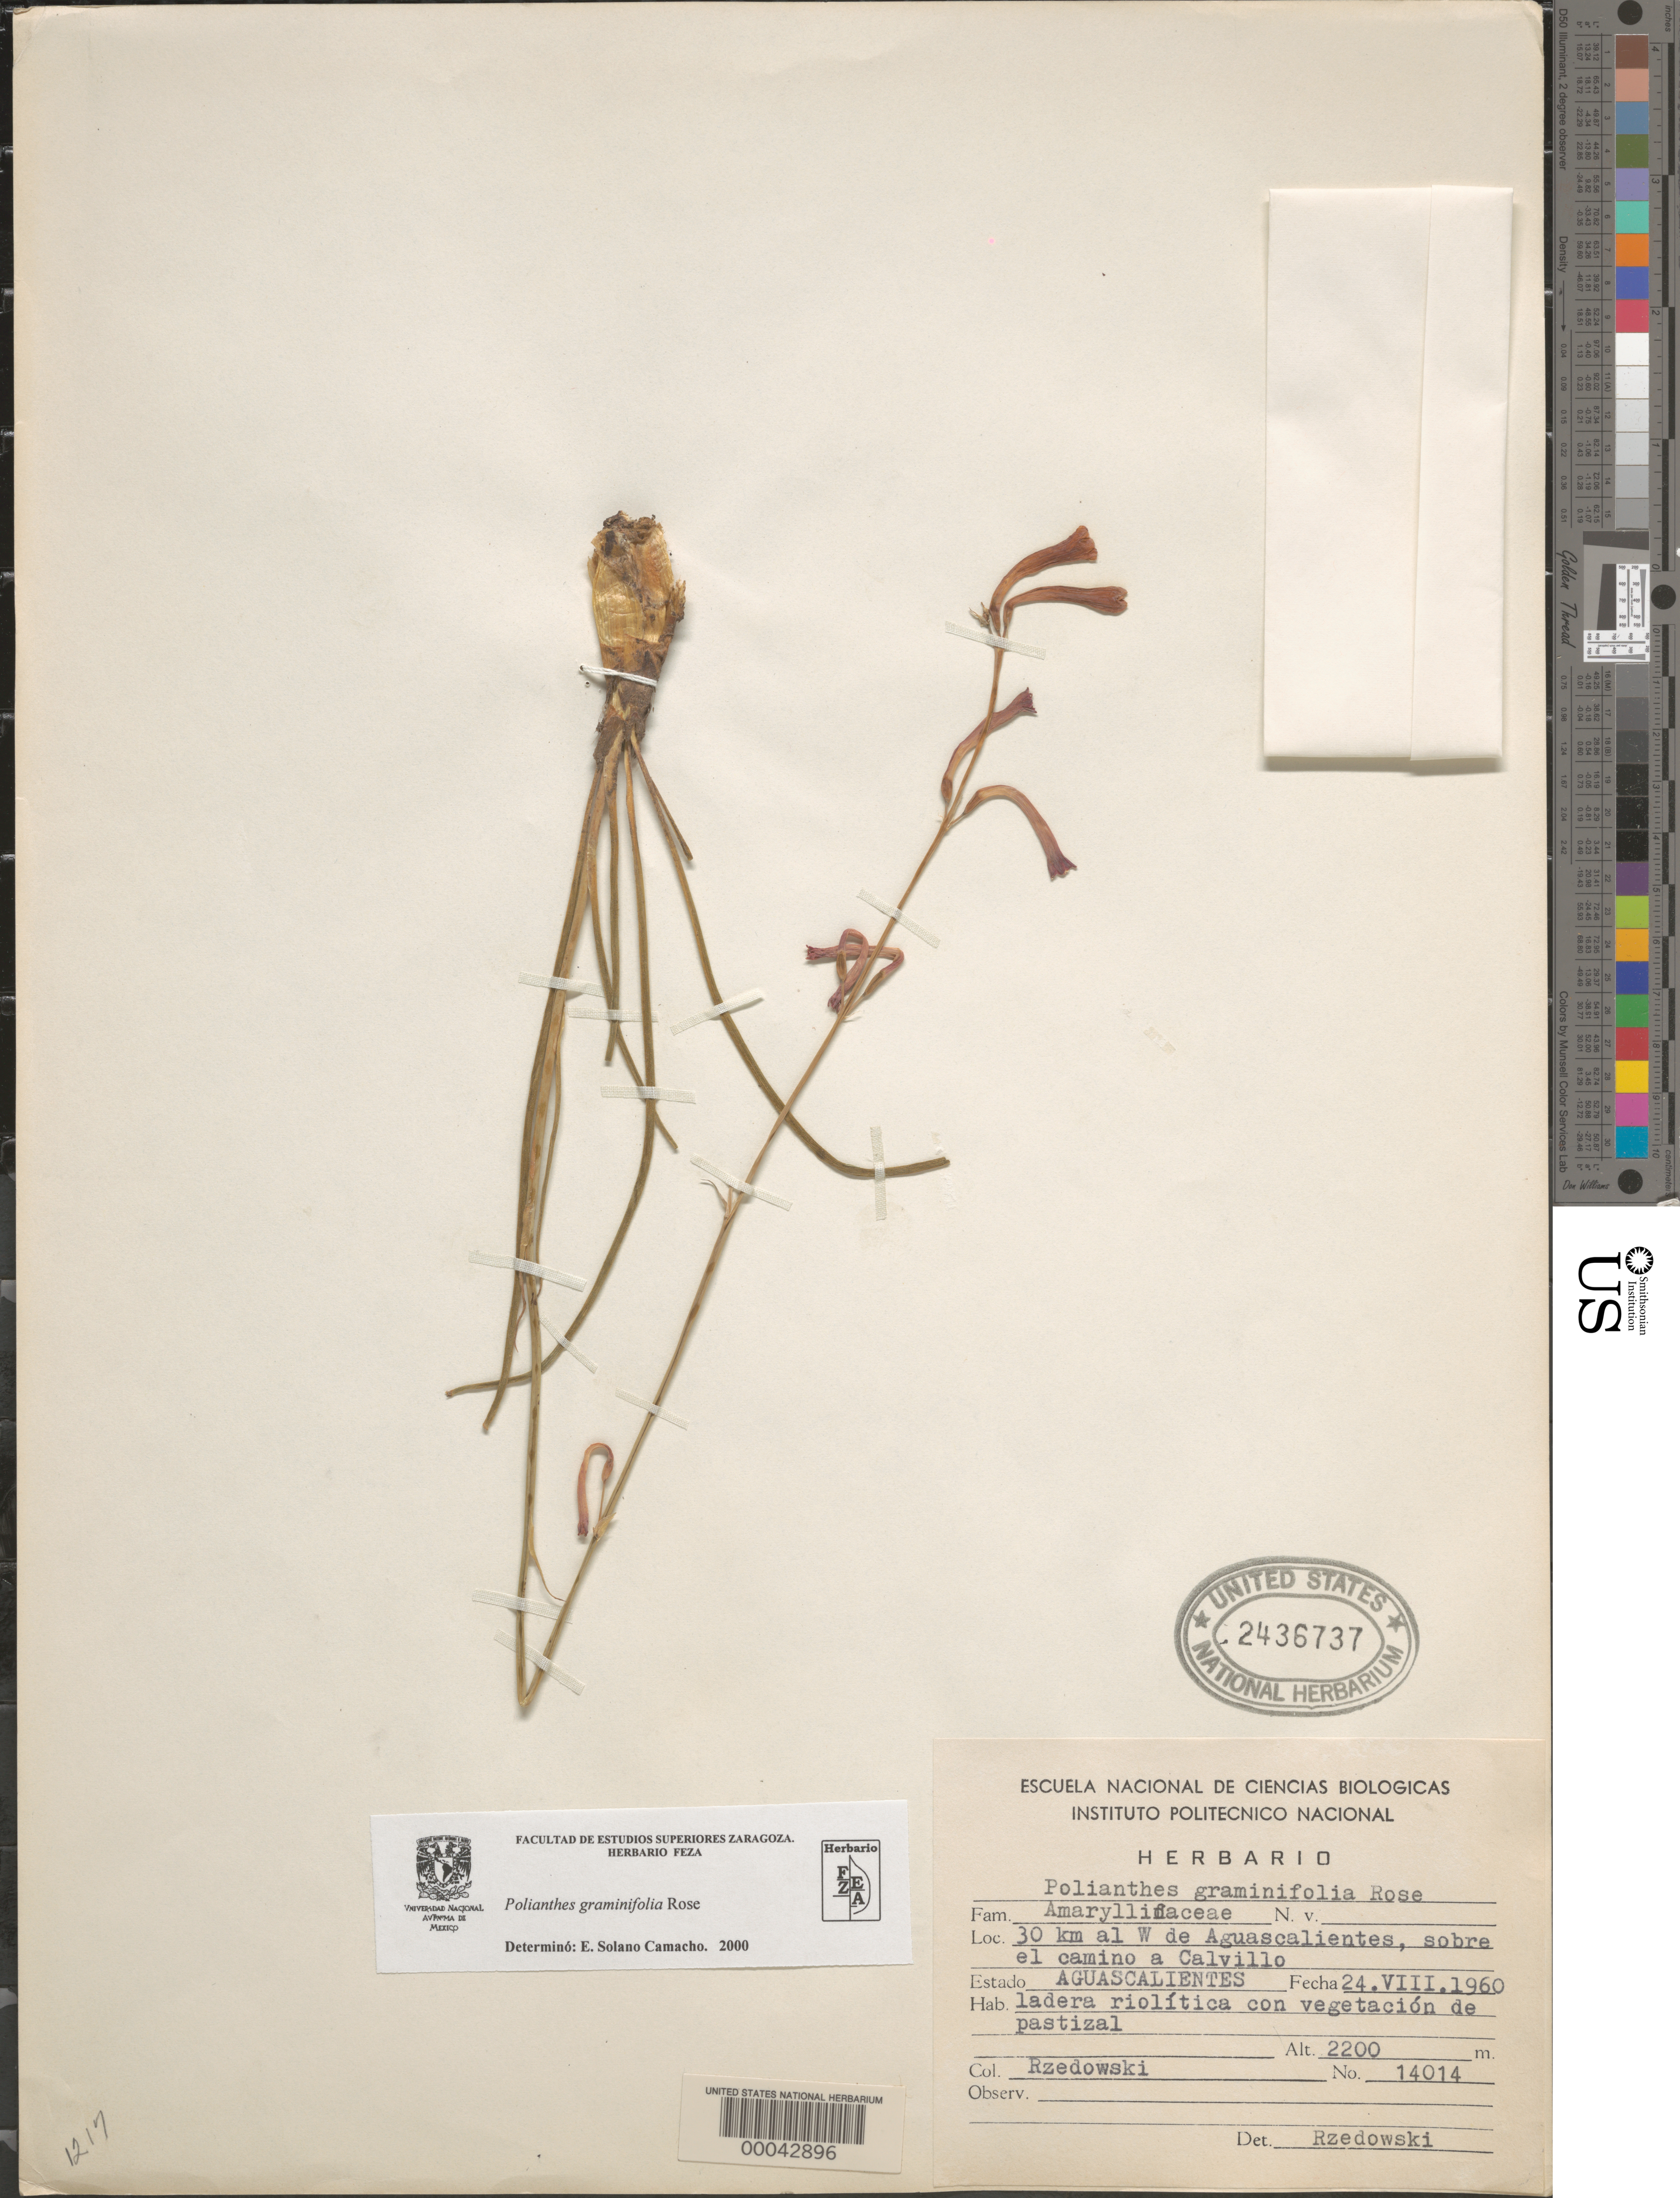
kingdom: Plantae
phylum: Tracheophyta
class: Liliopsida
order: Asparagales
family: Asparagaceae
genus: Polianthes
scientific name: Polianthes graminifolia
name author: Rose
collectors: J. Rzedowski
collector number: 14014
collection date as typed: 24 Aug 1960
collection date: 1960-08-24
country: Mexico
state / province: Aguascalientes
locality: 30 km to the W of Aguascalientes, above El Comino a Dalvillo; slope of the Riolitica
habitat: Slope of the river with pasture vegetation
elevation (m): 2200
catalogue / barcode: US 2436737